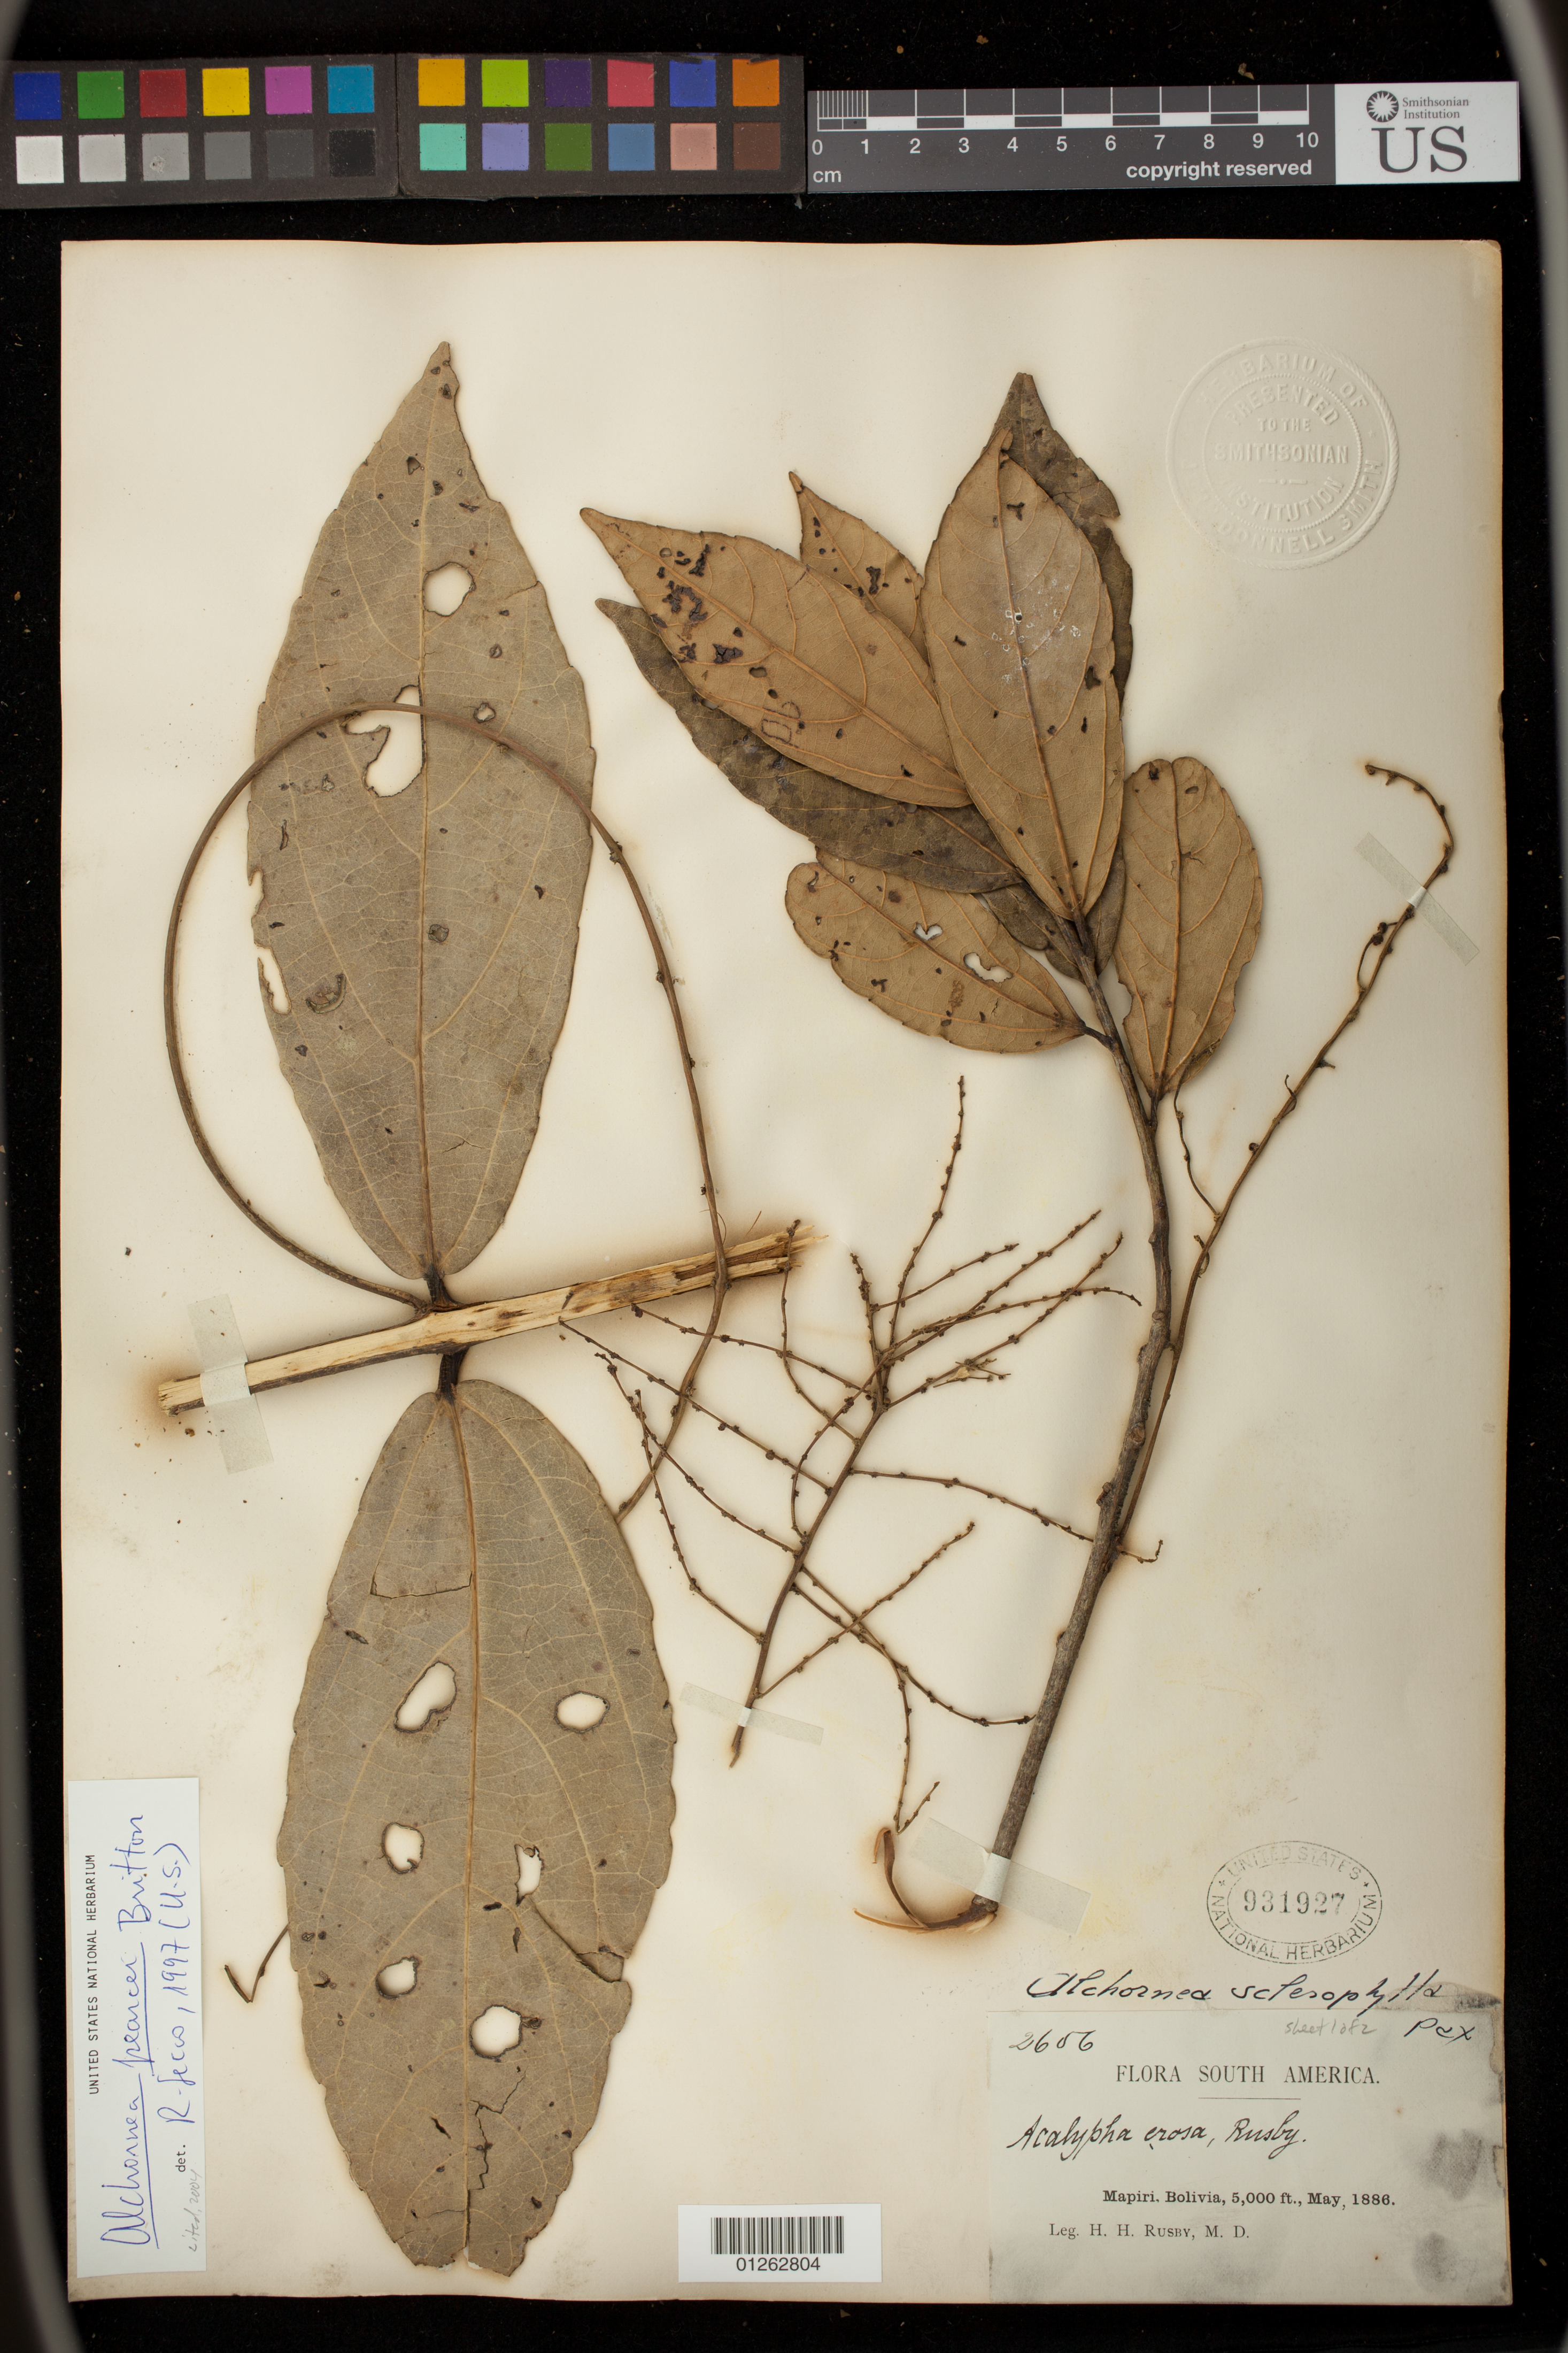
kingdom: Plantae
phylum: Tracheophyta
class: Magnoliopsida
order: Malpighiales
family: Euphorbiaceae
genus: Alchornea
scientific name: Alchornea humbertii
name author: Leandri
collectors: H. H. Rusby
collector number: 2656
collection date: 1886-05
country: Bolivia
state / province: La Páz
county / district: Larecaja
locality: Mapiri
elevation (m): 1524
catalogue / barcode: US 931927